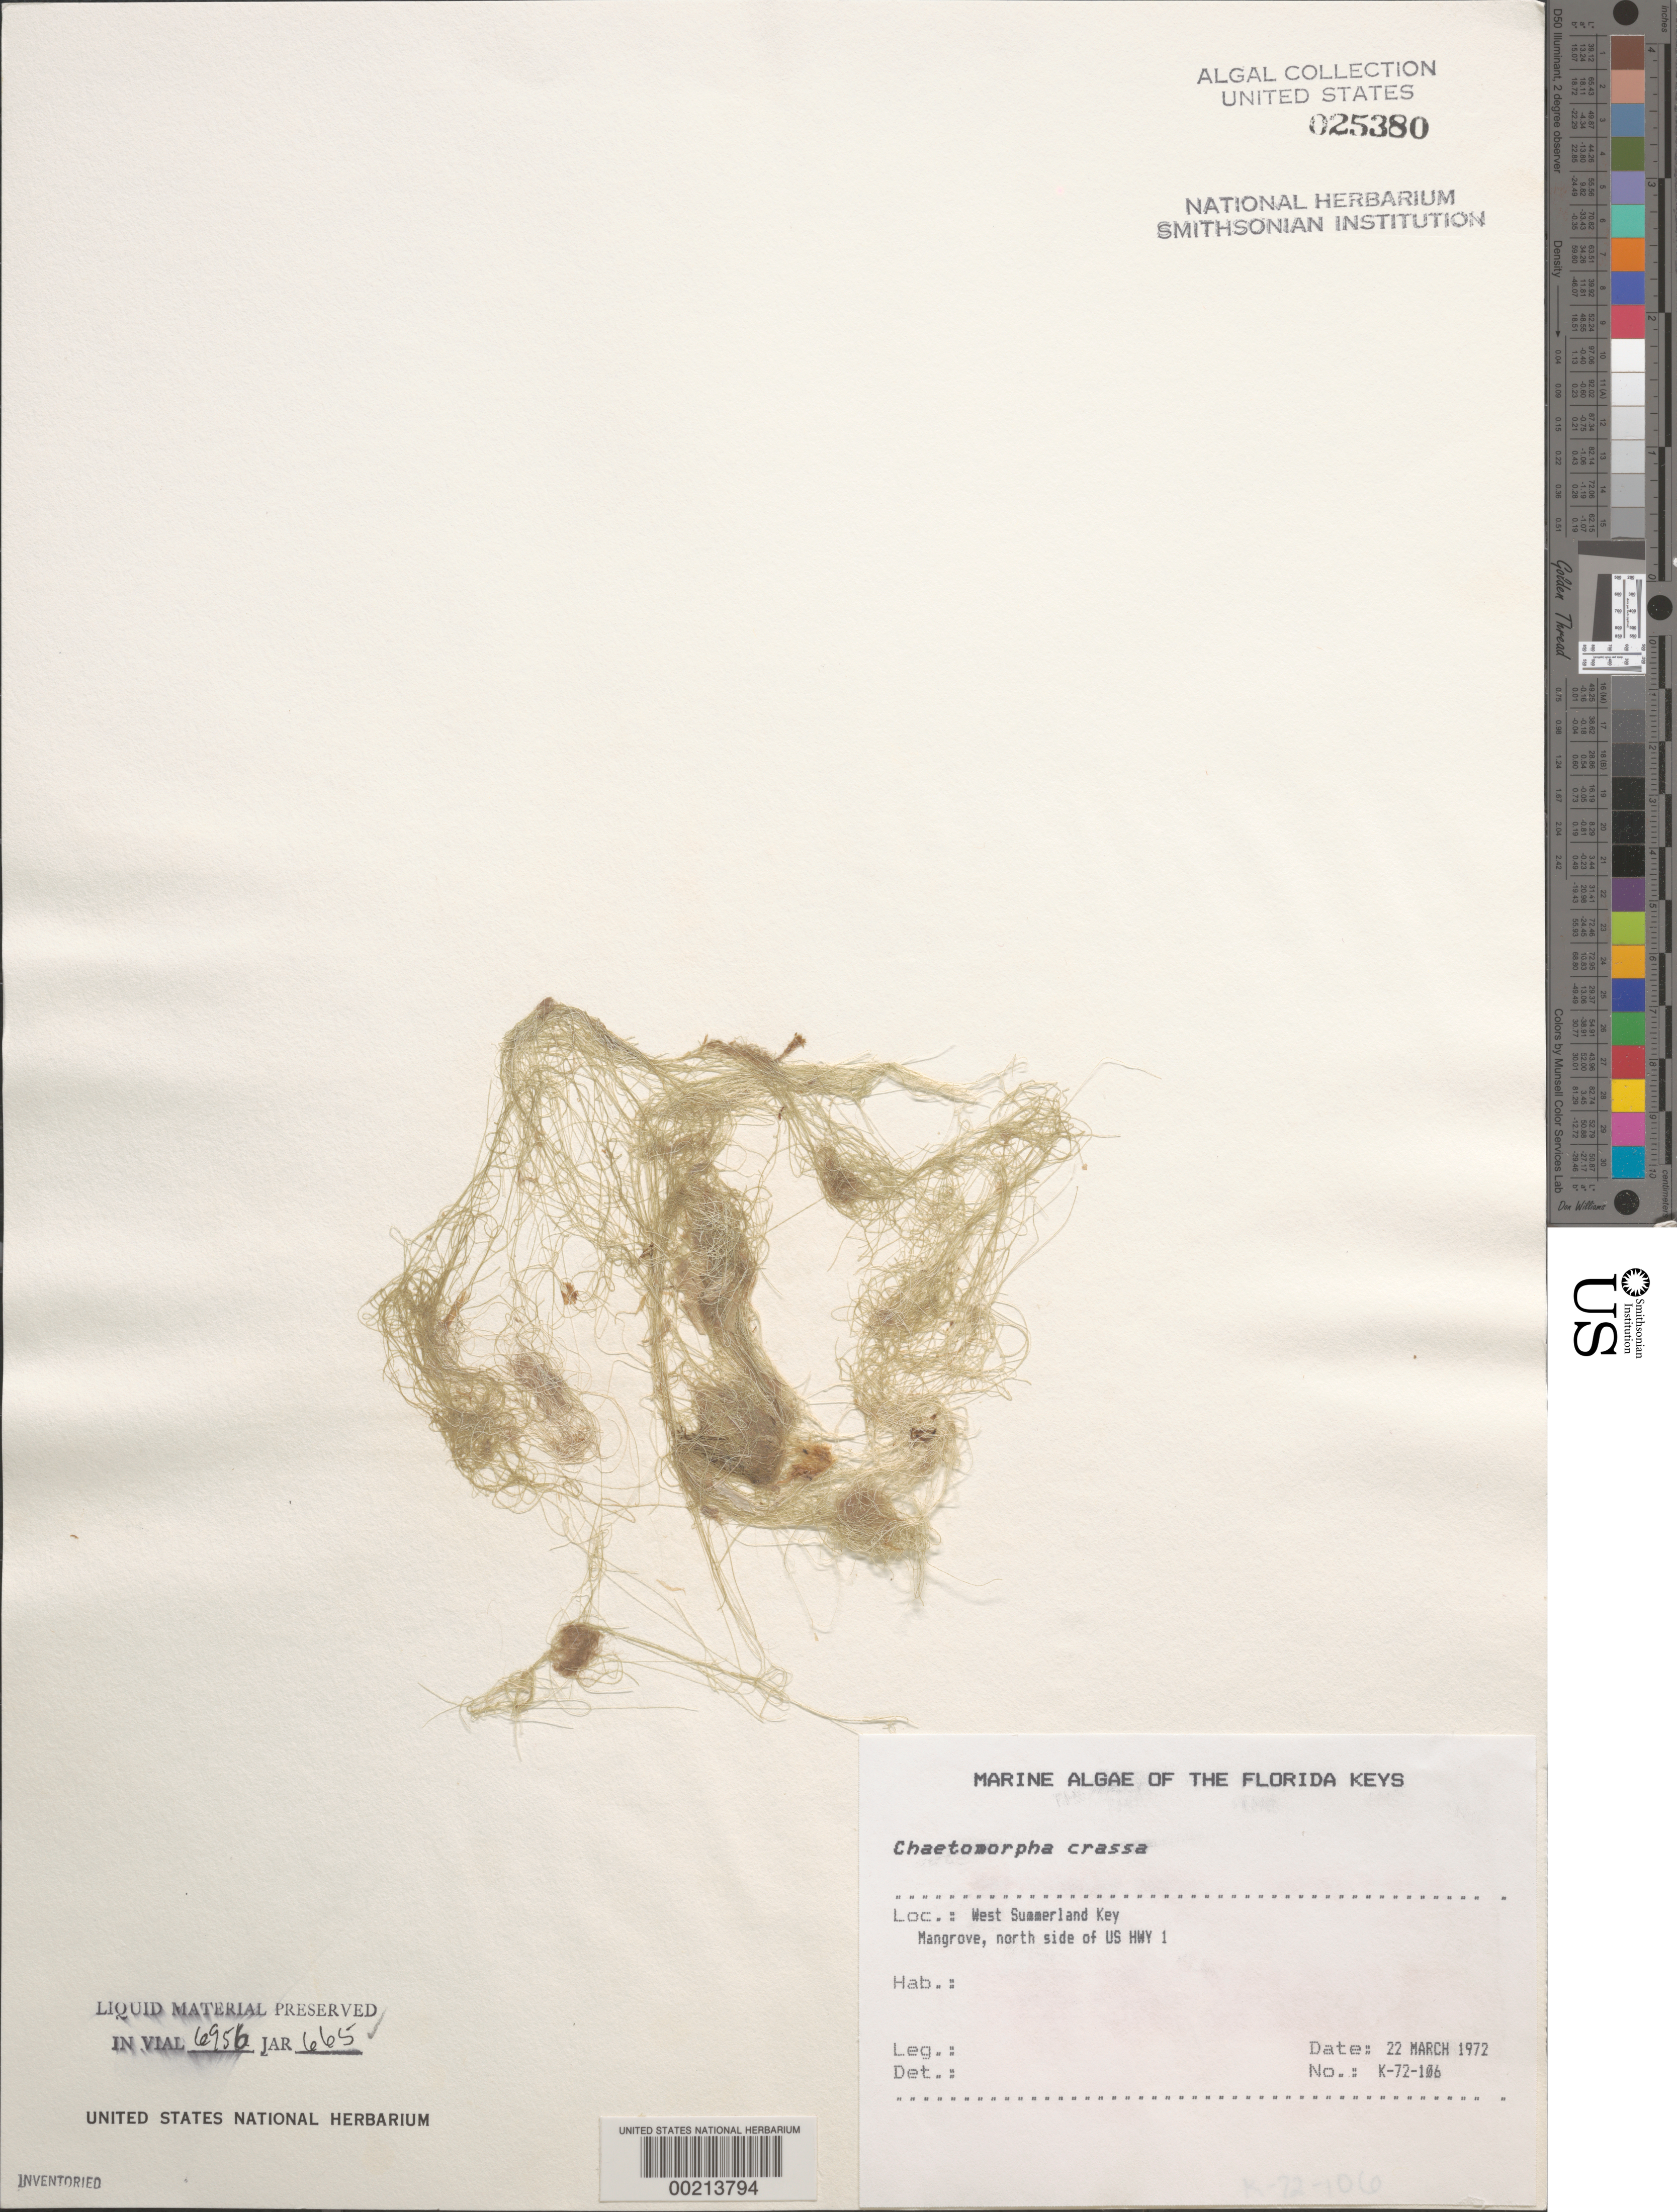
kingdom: Plantae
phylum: Chlorophyta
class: Ulvophyceae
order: Cladophorales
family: Cladophoraceae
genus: Chaetomorpha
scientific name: Chaetomorpha aerea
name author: (Dillwyn) Kütz.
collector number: K-72-106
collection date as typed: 22 Mar 1972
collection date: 1972-03-22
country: United States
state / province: Florida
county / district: Monroe County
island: West Summerland Key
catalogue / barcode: US 25380